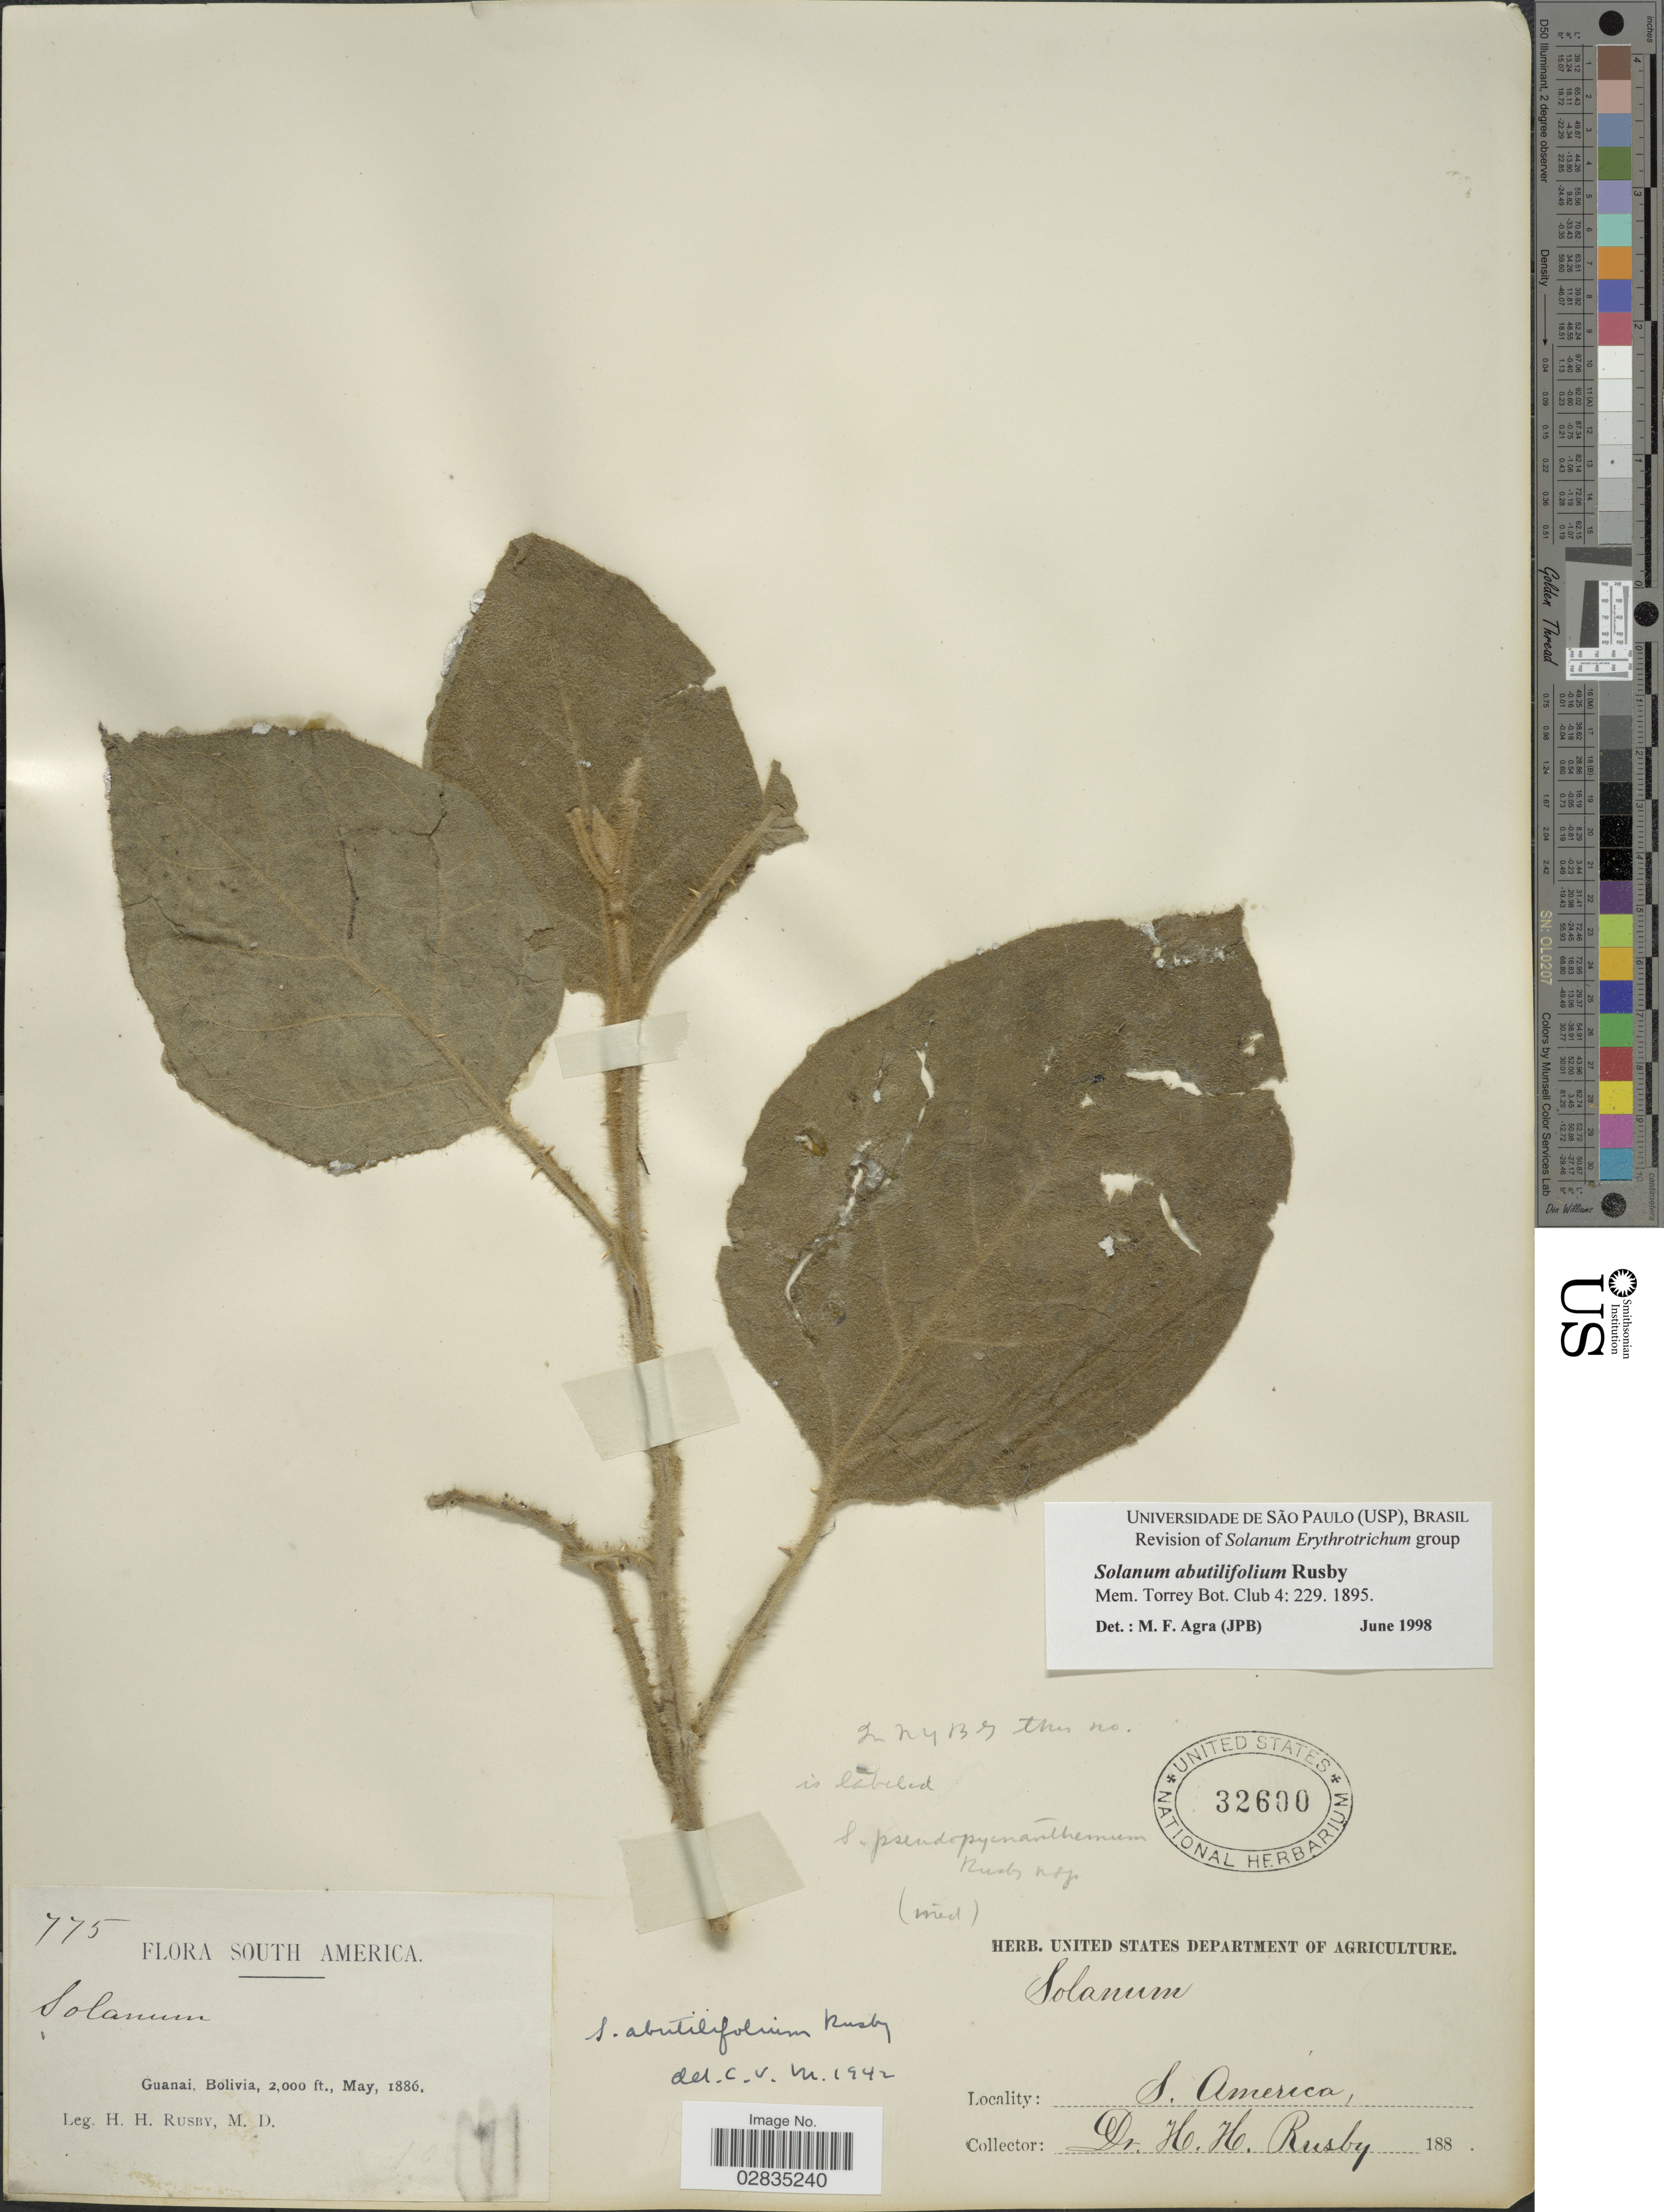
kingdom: Plantae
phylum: Tracheophyta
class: Magnoliopsida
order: Solanales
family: Solanaceae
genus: Solanum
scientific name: Solanum abutilifolium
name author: Rusby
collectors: H. H. Rusby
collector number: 775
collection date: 1886-05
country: Bolivia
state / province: La Páz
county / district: Larecaja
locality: Guanay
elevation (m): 610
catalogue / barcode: US 32600